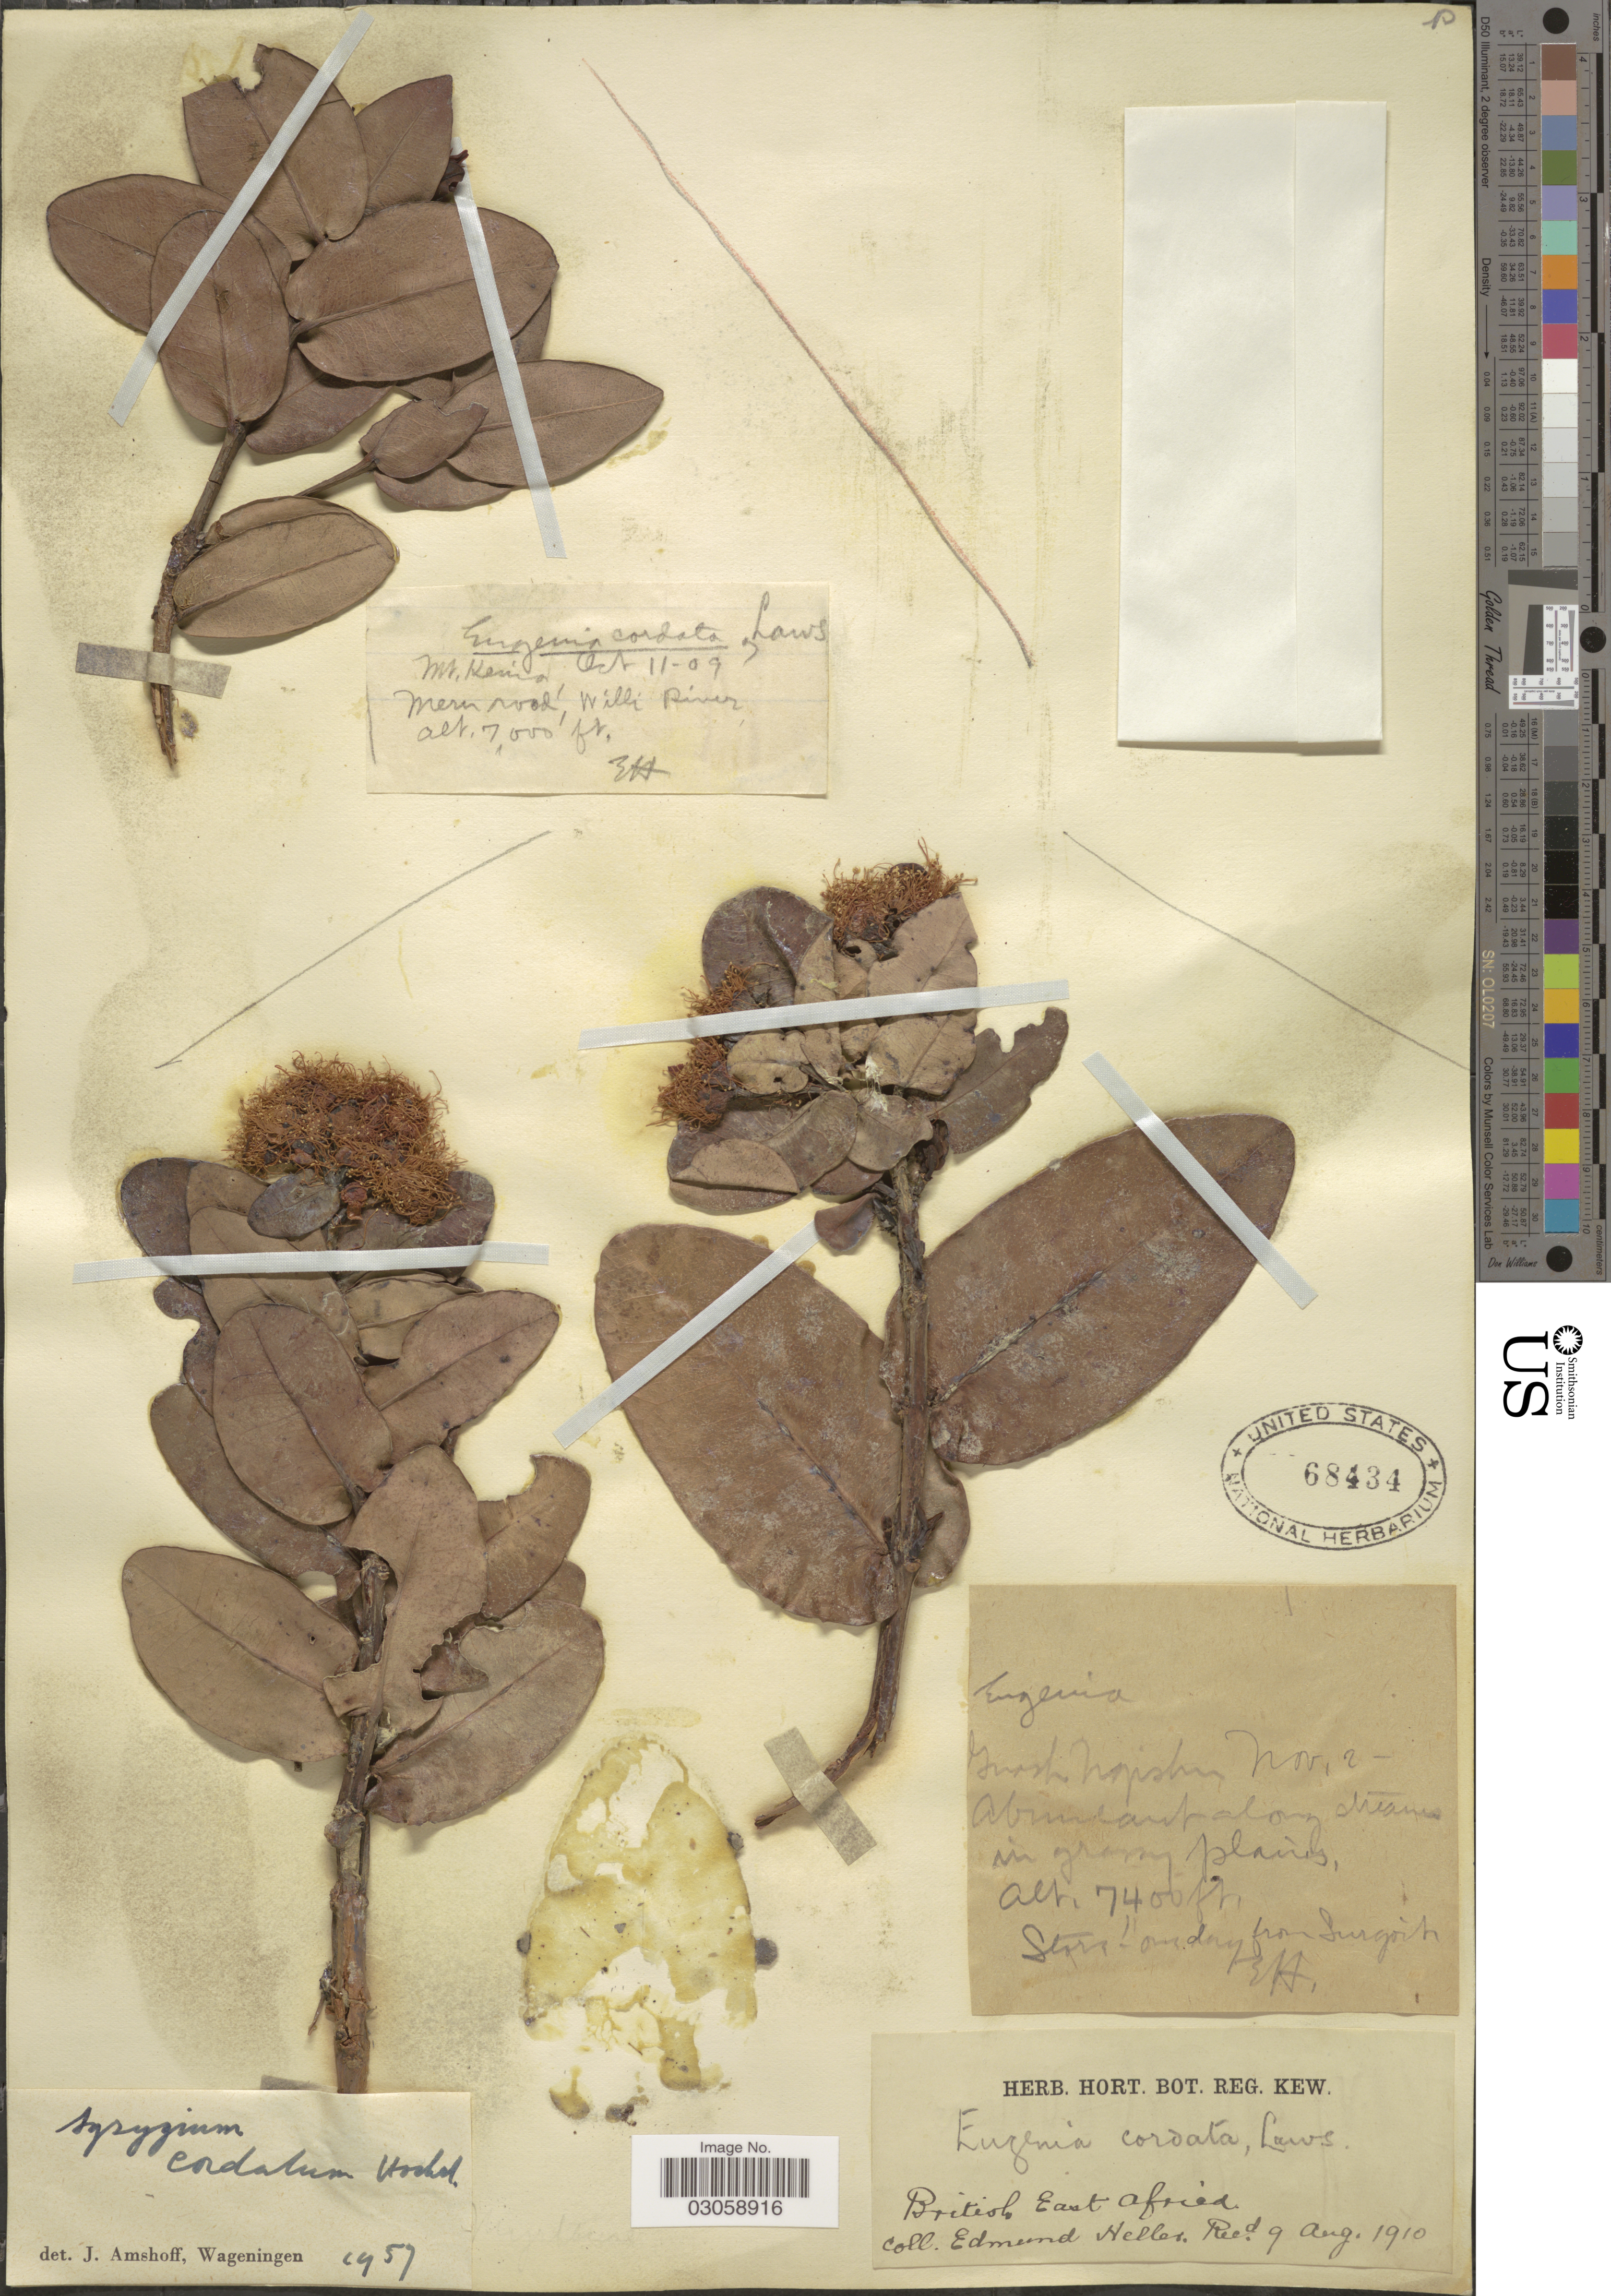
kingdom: Plantae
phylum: Tracheophyta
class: Magnoliopsida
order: Myrtales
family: Myrtaceae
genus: Syzygium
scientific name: Syzygium cordatum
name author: Hochst. ex Krauss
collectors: E. H.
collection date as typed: Transcribed d/m/y: 11/10/9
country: Kenya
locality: Mt. Kenia, Meru road, Willi River.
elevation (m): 2134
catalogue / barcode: US 68434-2